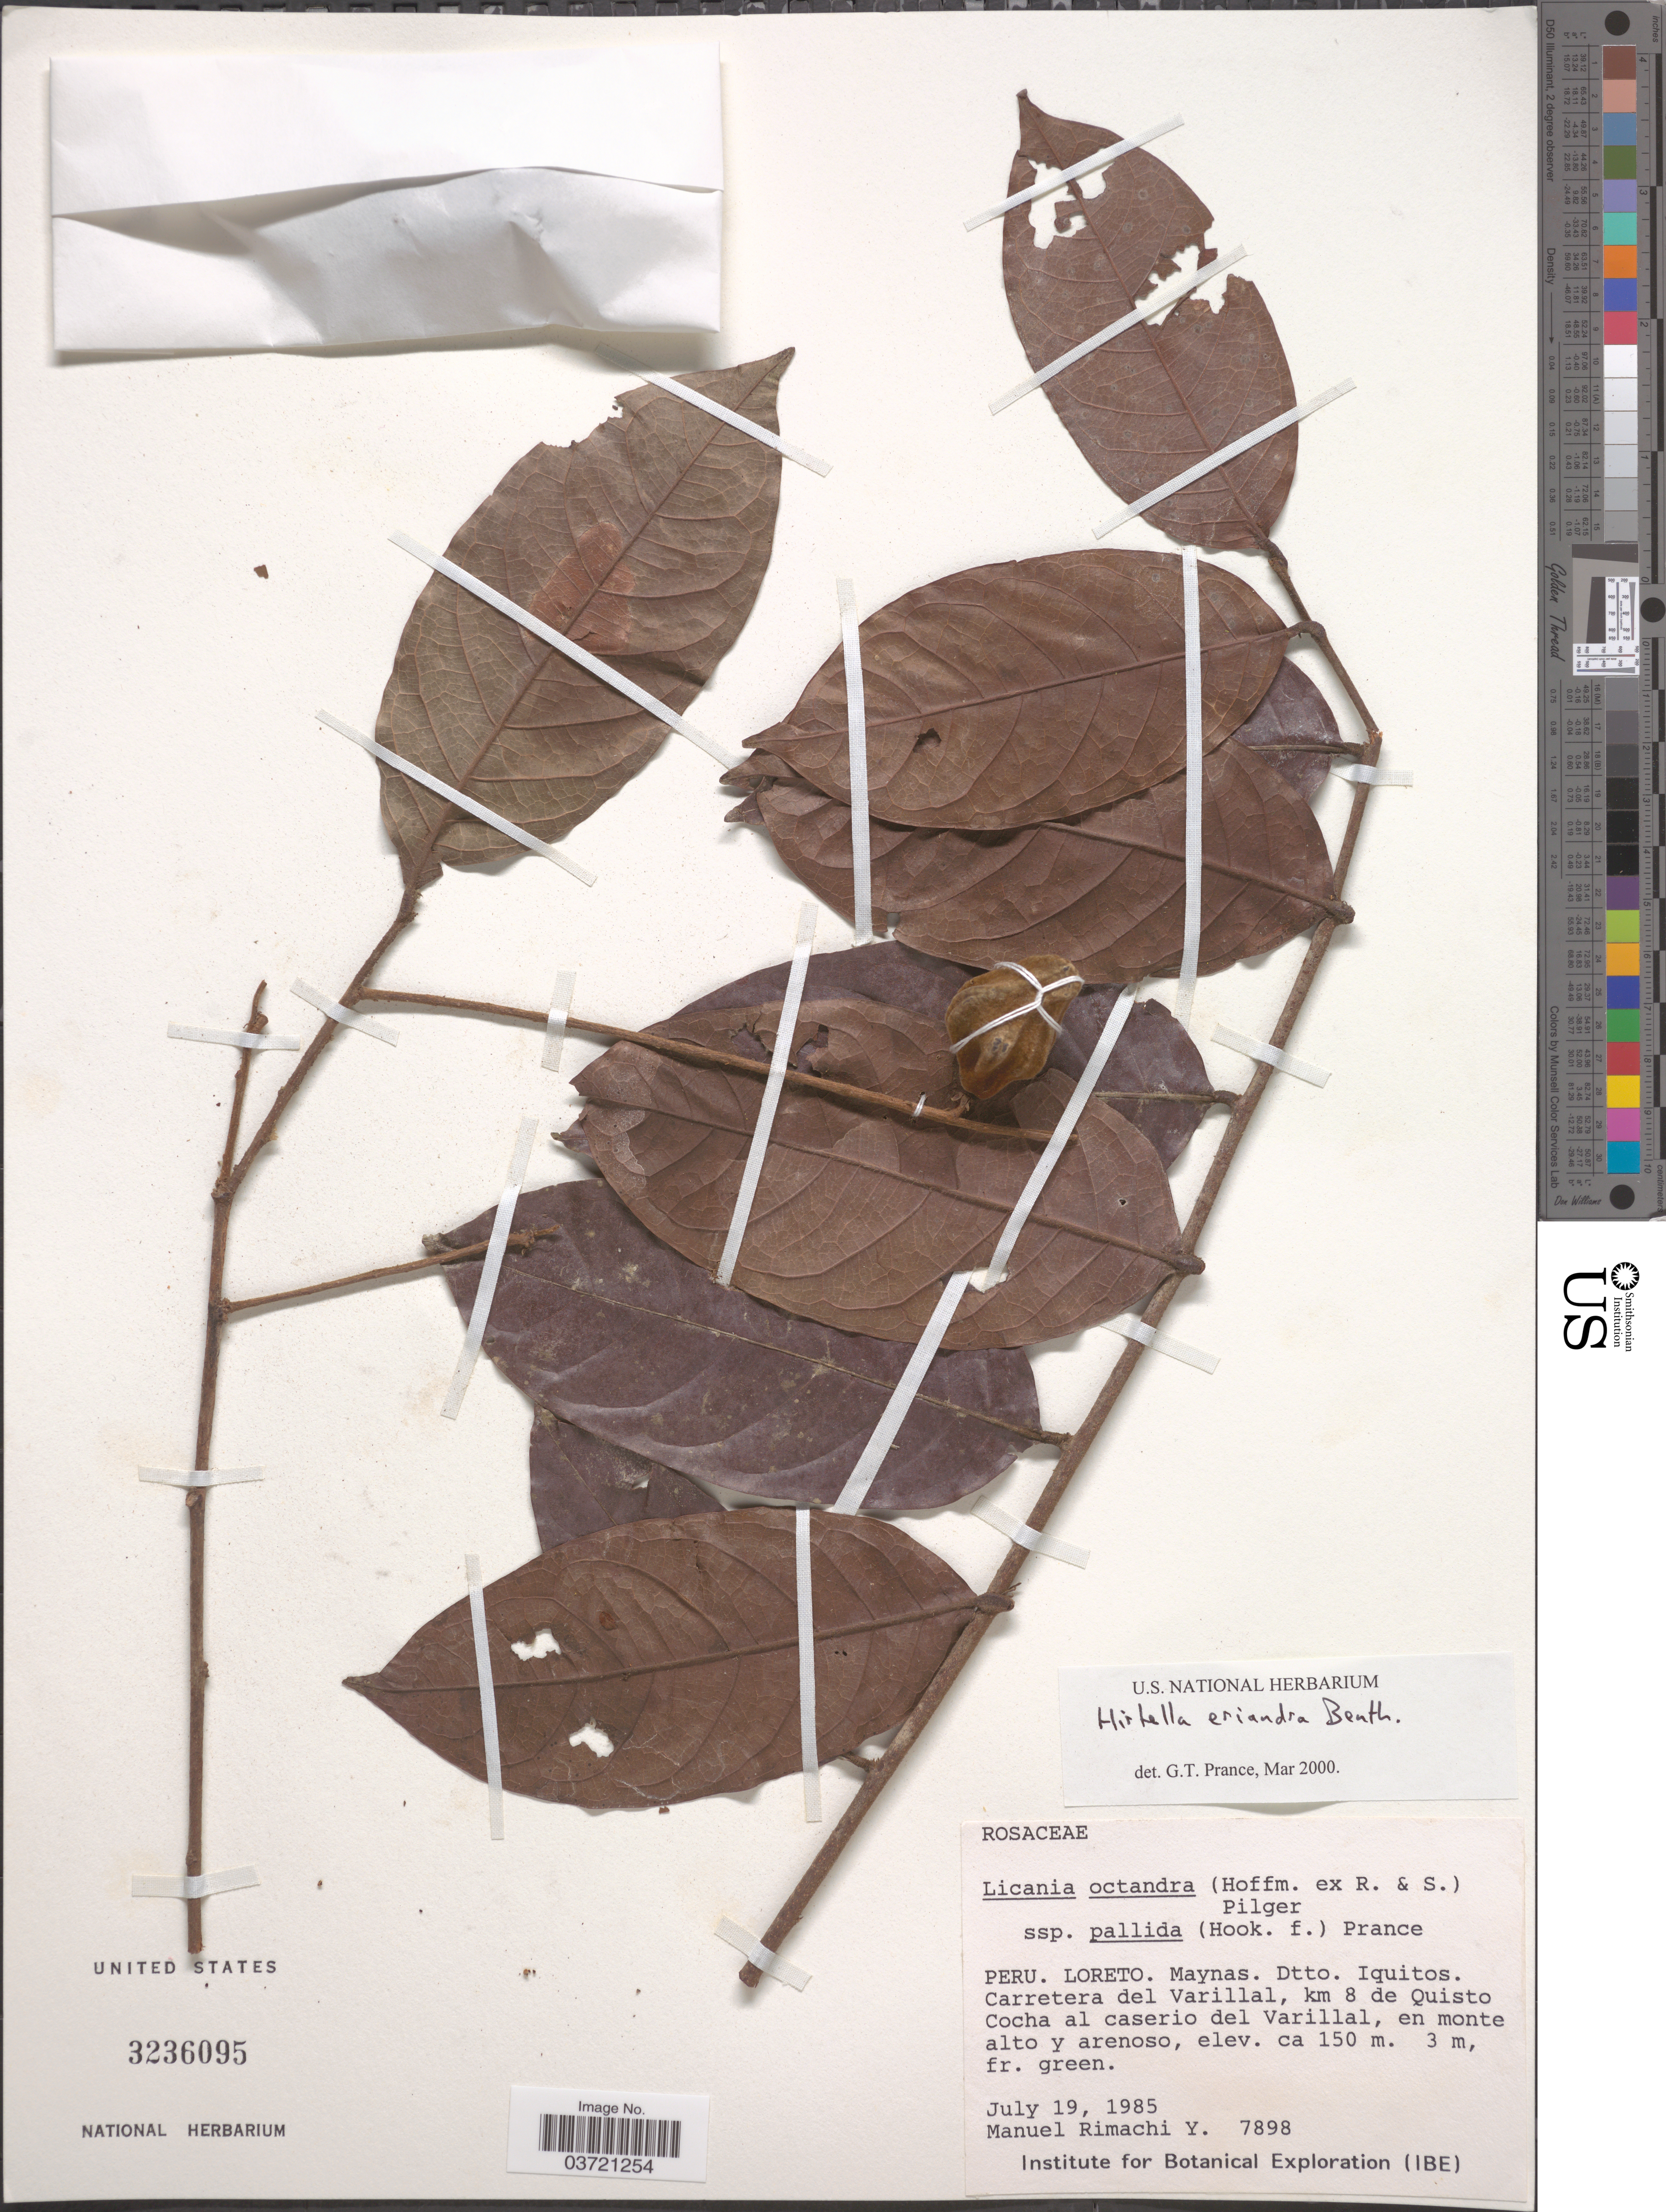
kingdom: Plantae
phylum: Tracheophyta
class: Magnoliopsida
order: Malpighiales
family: Chrysobalanaceae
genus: Hirtella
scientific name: Hirtella eriandra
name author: Benth.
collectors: M. Rimachi Y.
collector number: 7898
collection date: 1985-07-19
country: Peru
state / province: Loreto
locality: Maynas. Dtto. Iquitos. Carretera del Varillal, km 8 de Quisto Cocha al caserio del Varillal, en monte alto y arenoso.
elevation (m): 150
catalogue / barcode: US 3236095